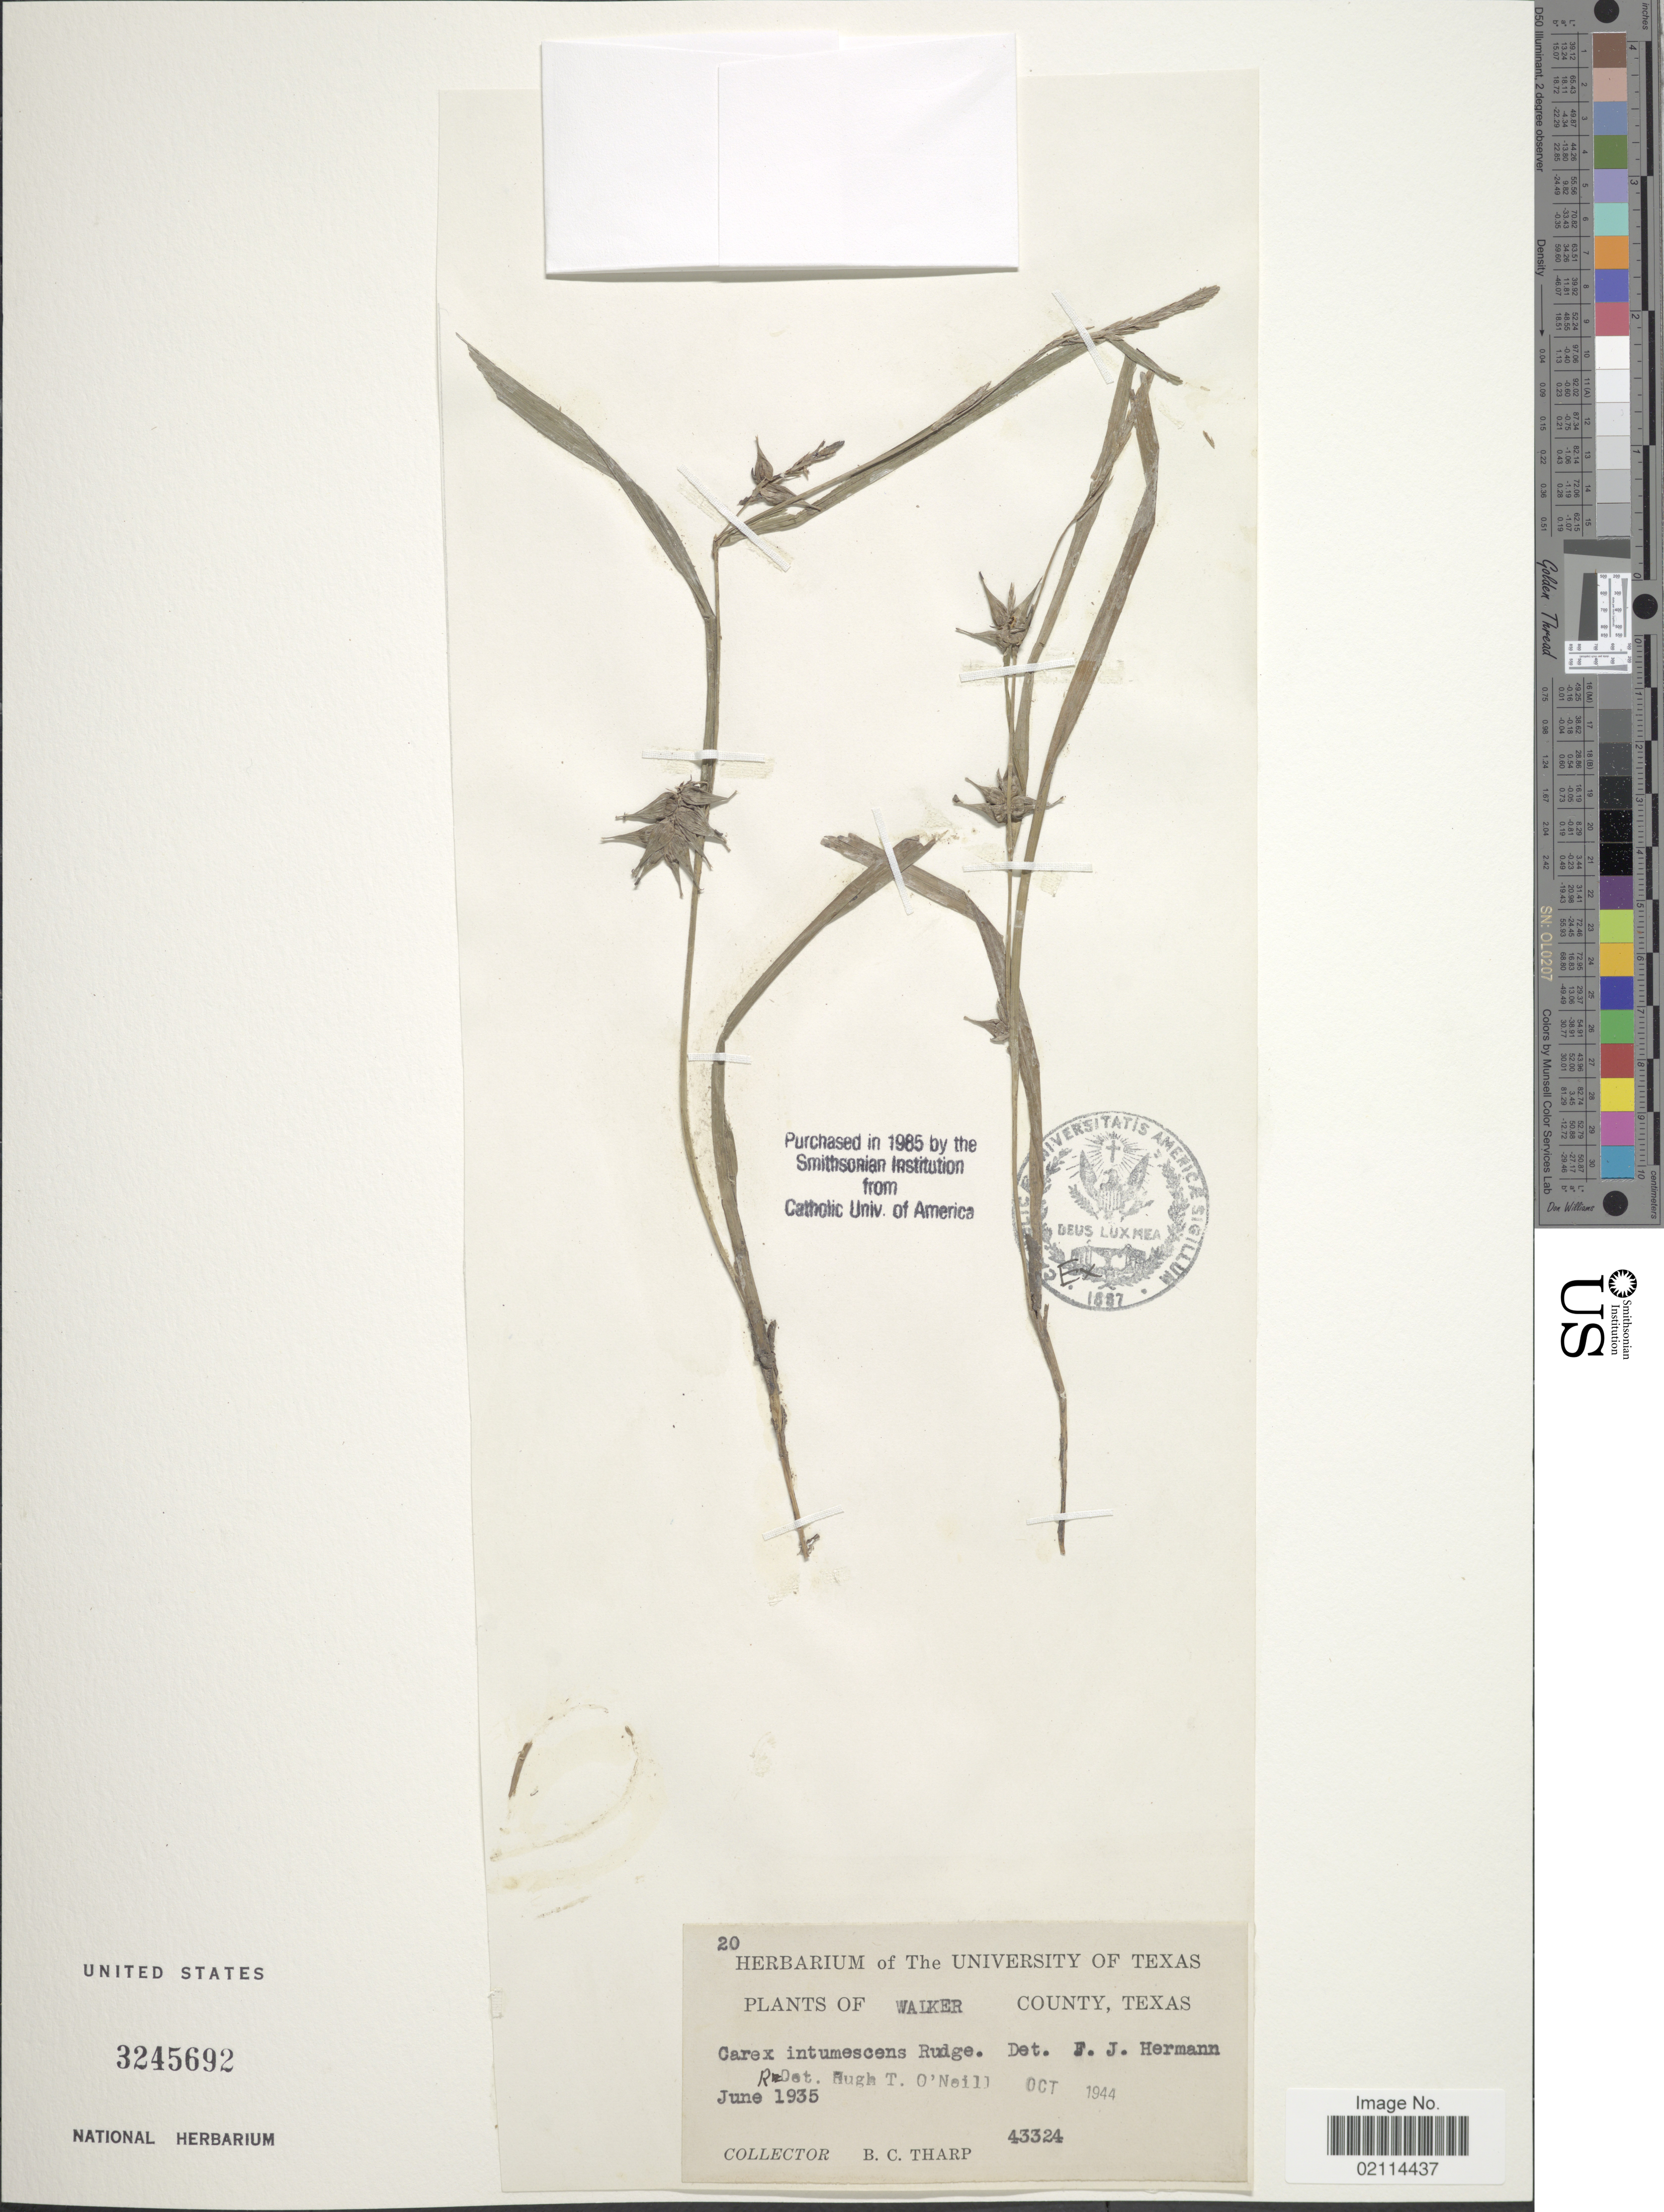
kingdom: Plantae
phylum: Tracheophyta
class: Liliopsida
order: Poales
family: Cyperaceae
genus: Carex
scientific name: Carex intumescens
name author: Rudge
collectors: B. C. Tharp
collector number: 43324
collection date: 1935-06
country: United States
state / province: Texas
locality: Walker County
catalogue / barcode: US 3245692